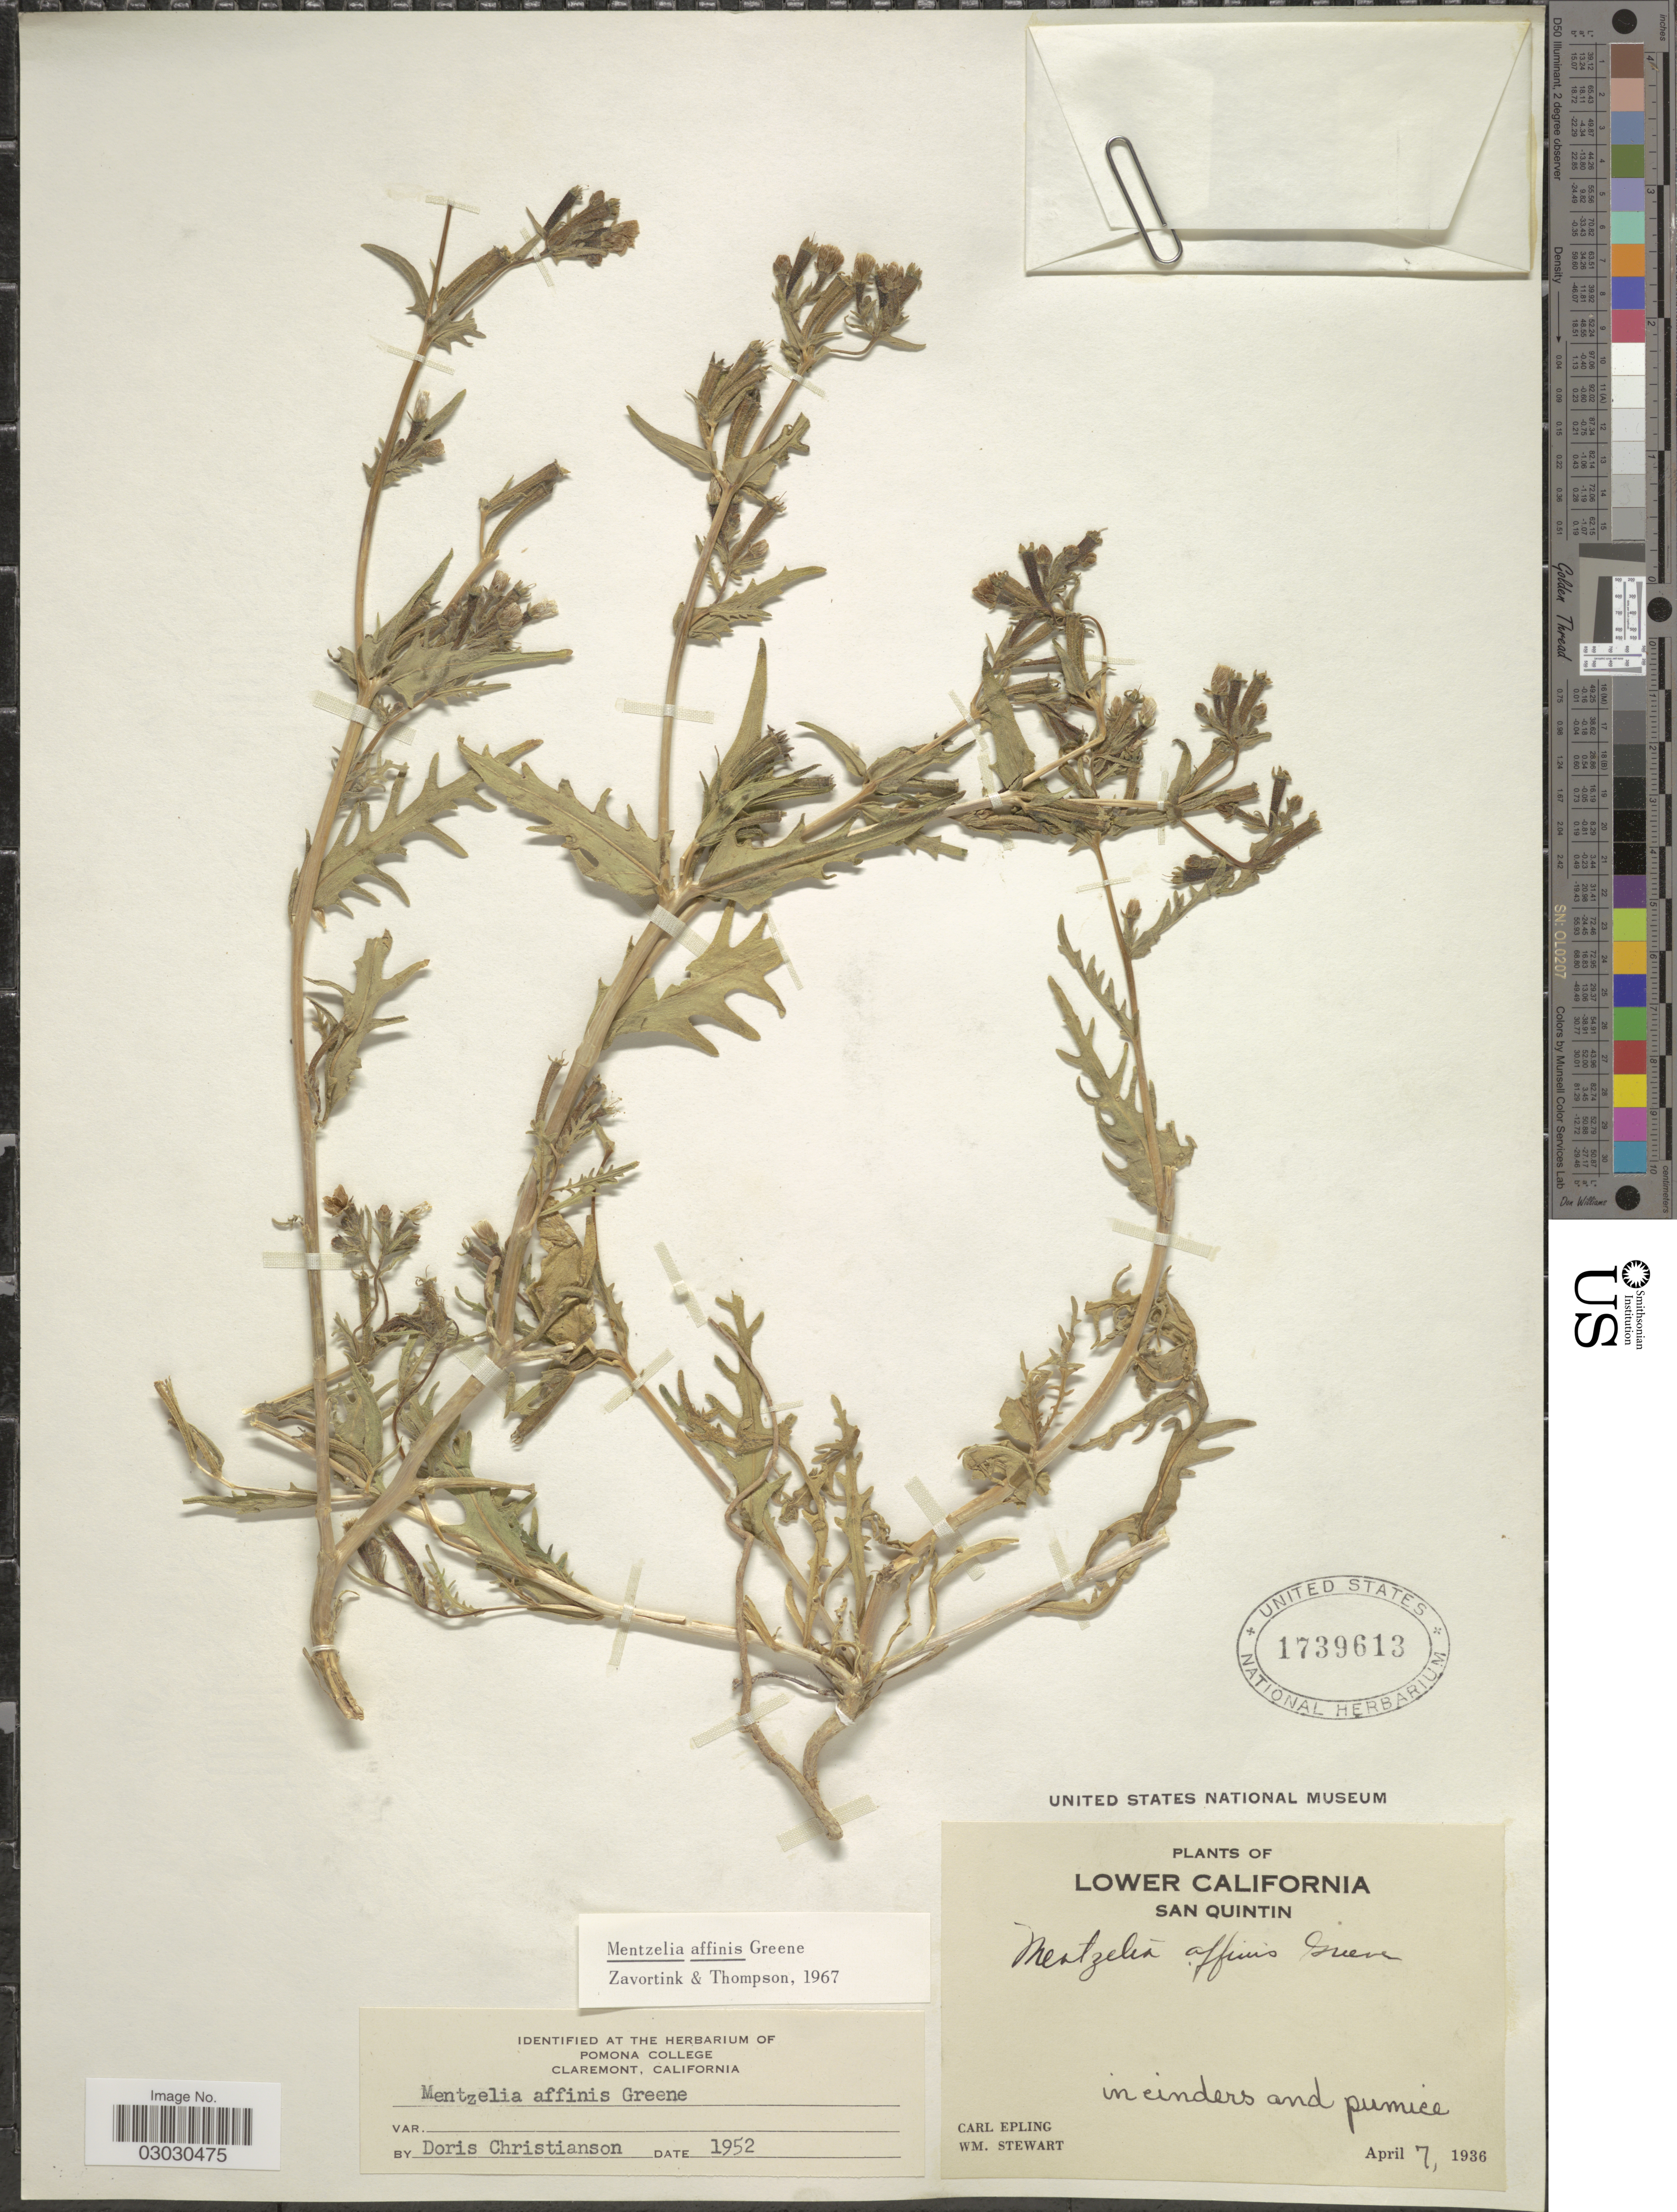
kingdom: Plantae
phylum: Tracheophyta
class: Magnoliopsida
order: Cornales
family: Loasaceae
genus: Mentzelia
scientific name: Mentzelia affinis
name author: Greene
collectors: C. C. Epling & W. Stewart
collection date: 1936-04-07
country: Mexico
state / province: Baja California Norte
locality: Lower California. San Quintin. in cinders and pumice.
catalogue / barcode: US 1739613